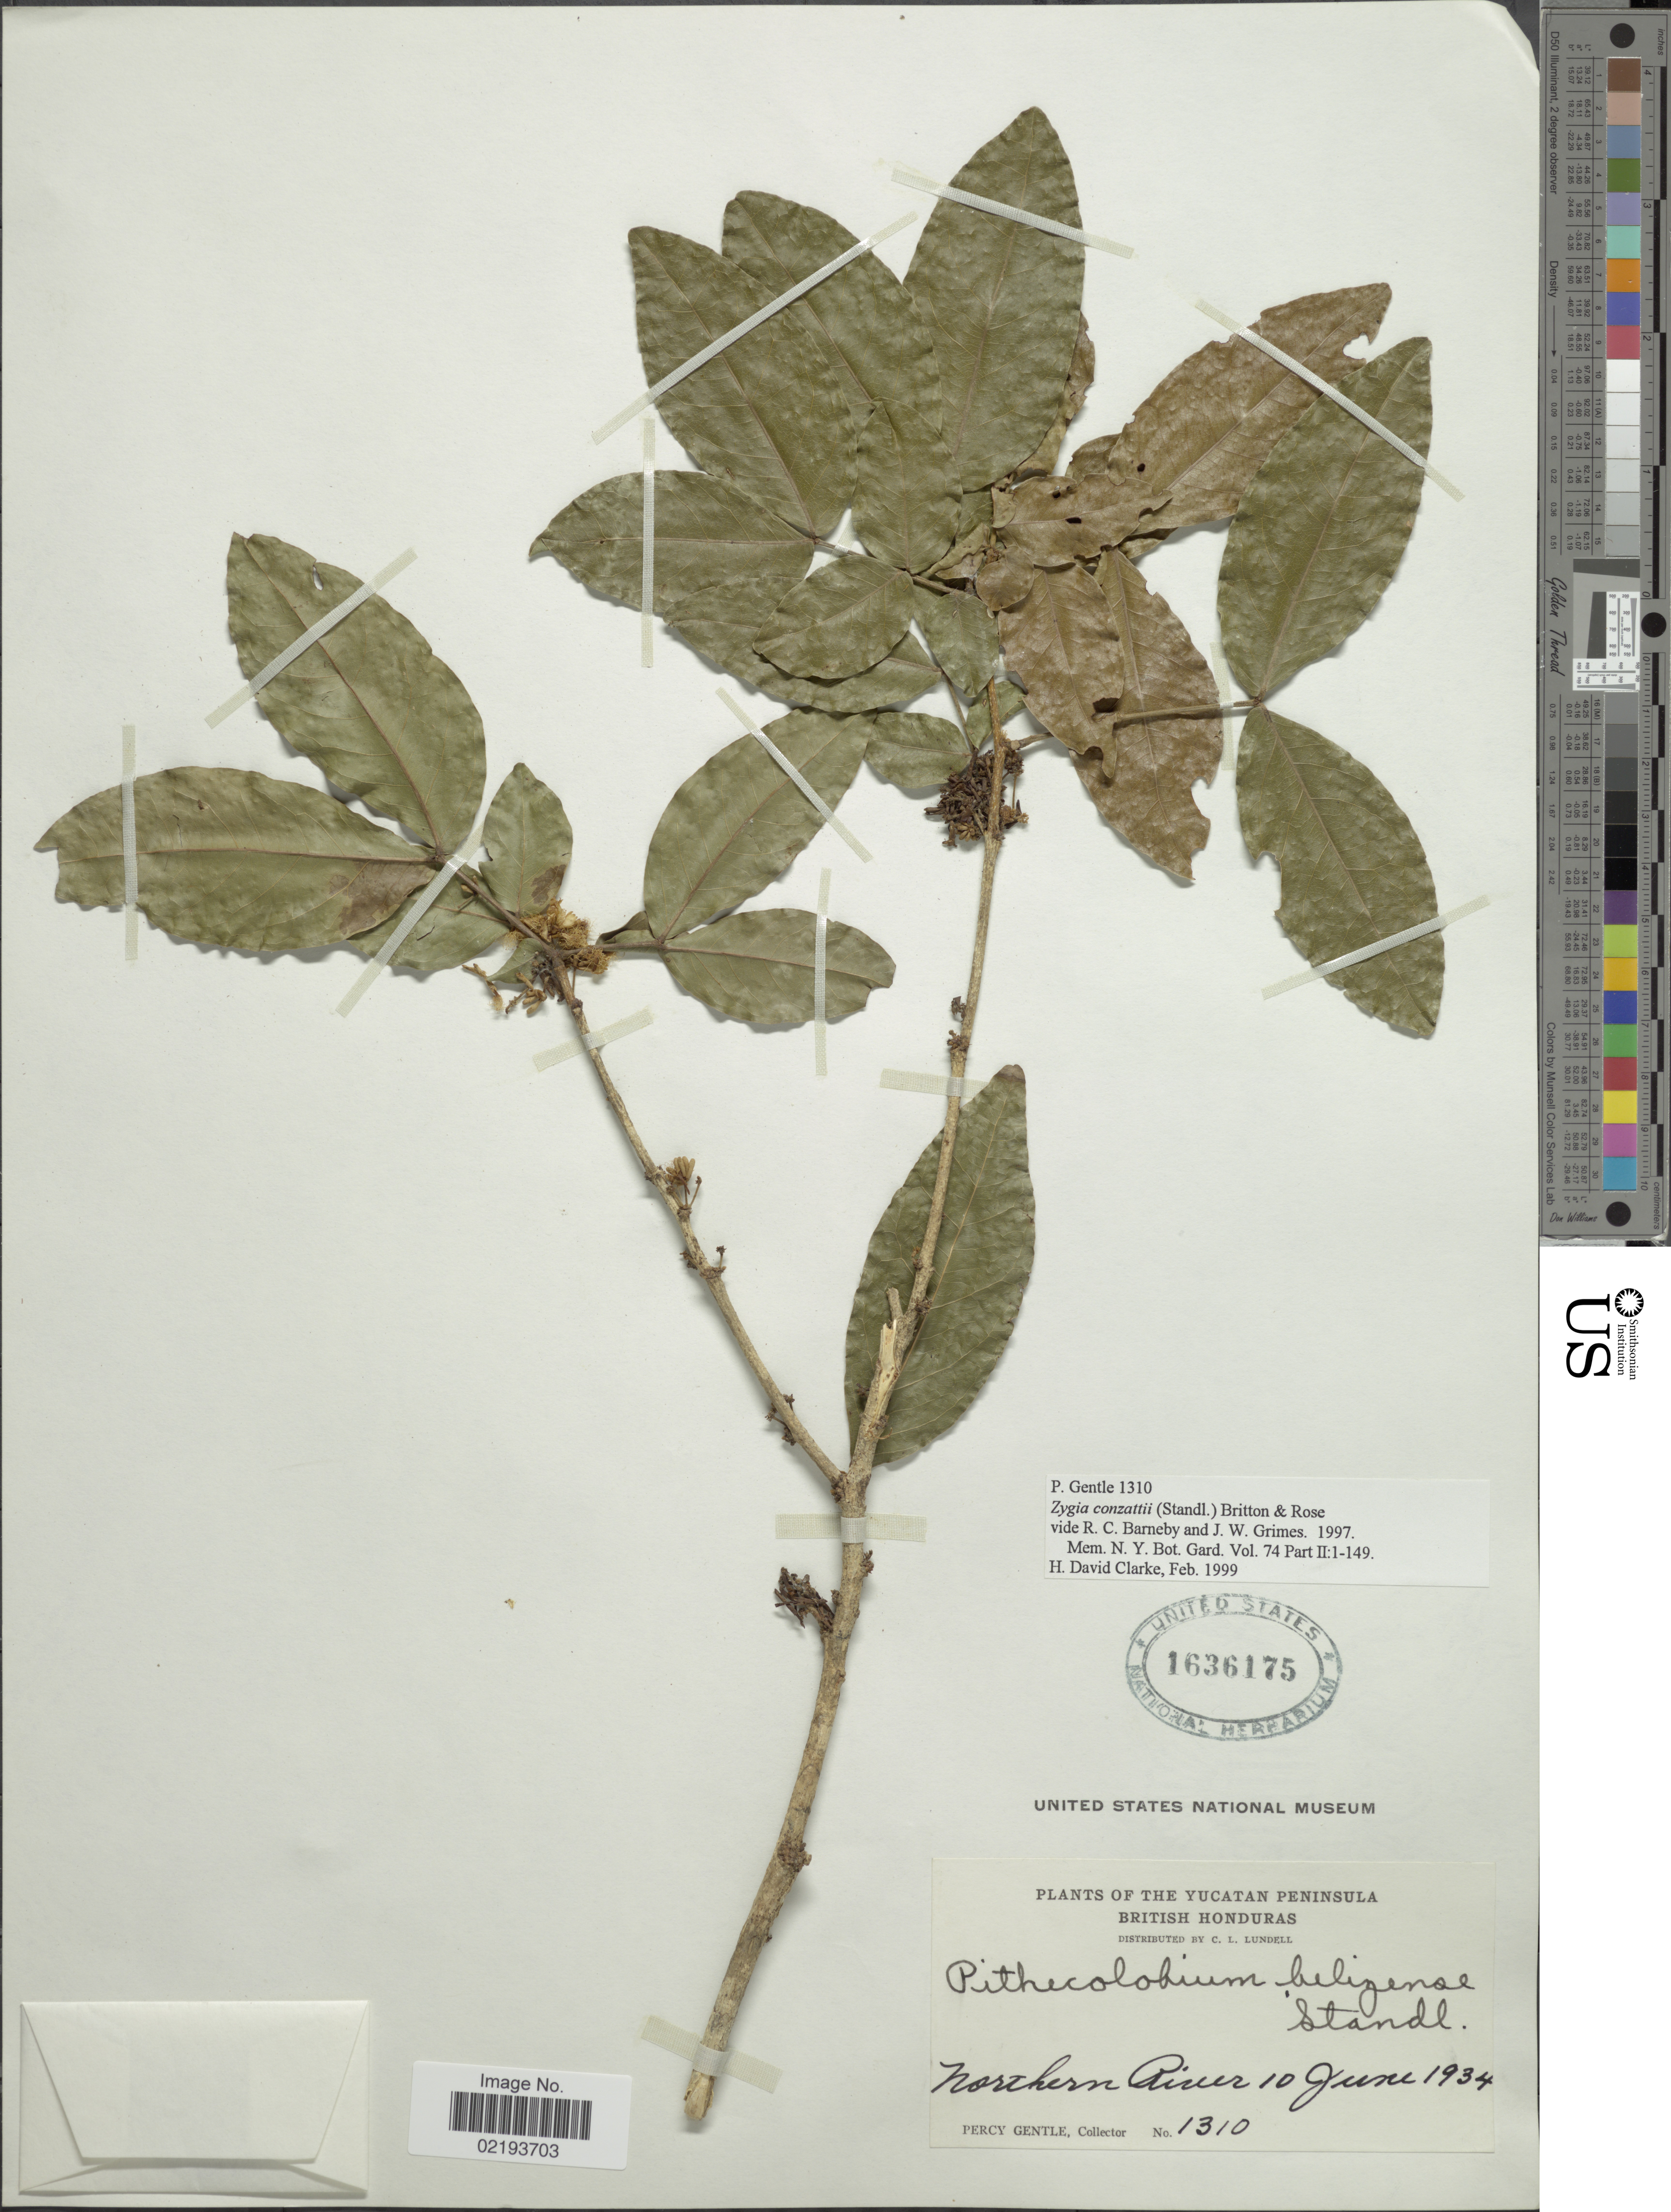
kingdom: Plantae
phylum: Tracheophyta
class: Magnoliopsida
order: Fabales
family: Fabaceae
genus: Zygia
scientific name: Zygia conzattii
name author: (Standl.) Britton & Rose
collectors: P. H. Gentle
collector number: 1310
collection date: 1934-06-10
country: Belize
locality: The Yucatan Peninsula British Honduras, Northern River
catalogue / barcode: US 1636175